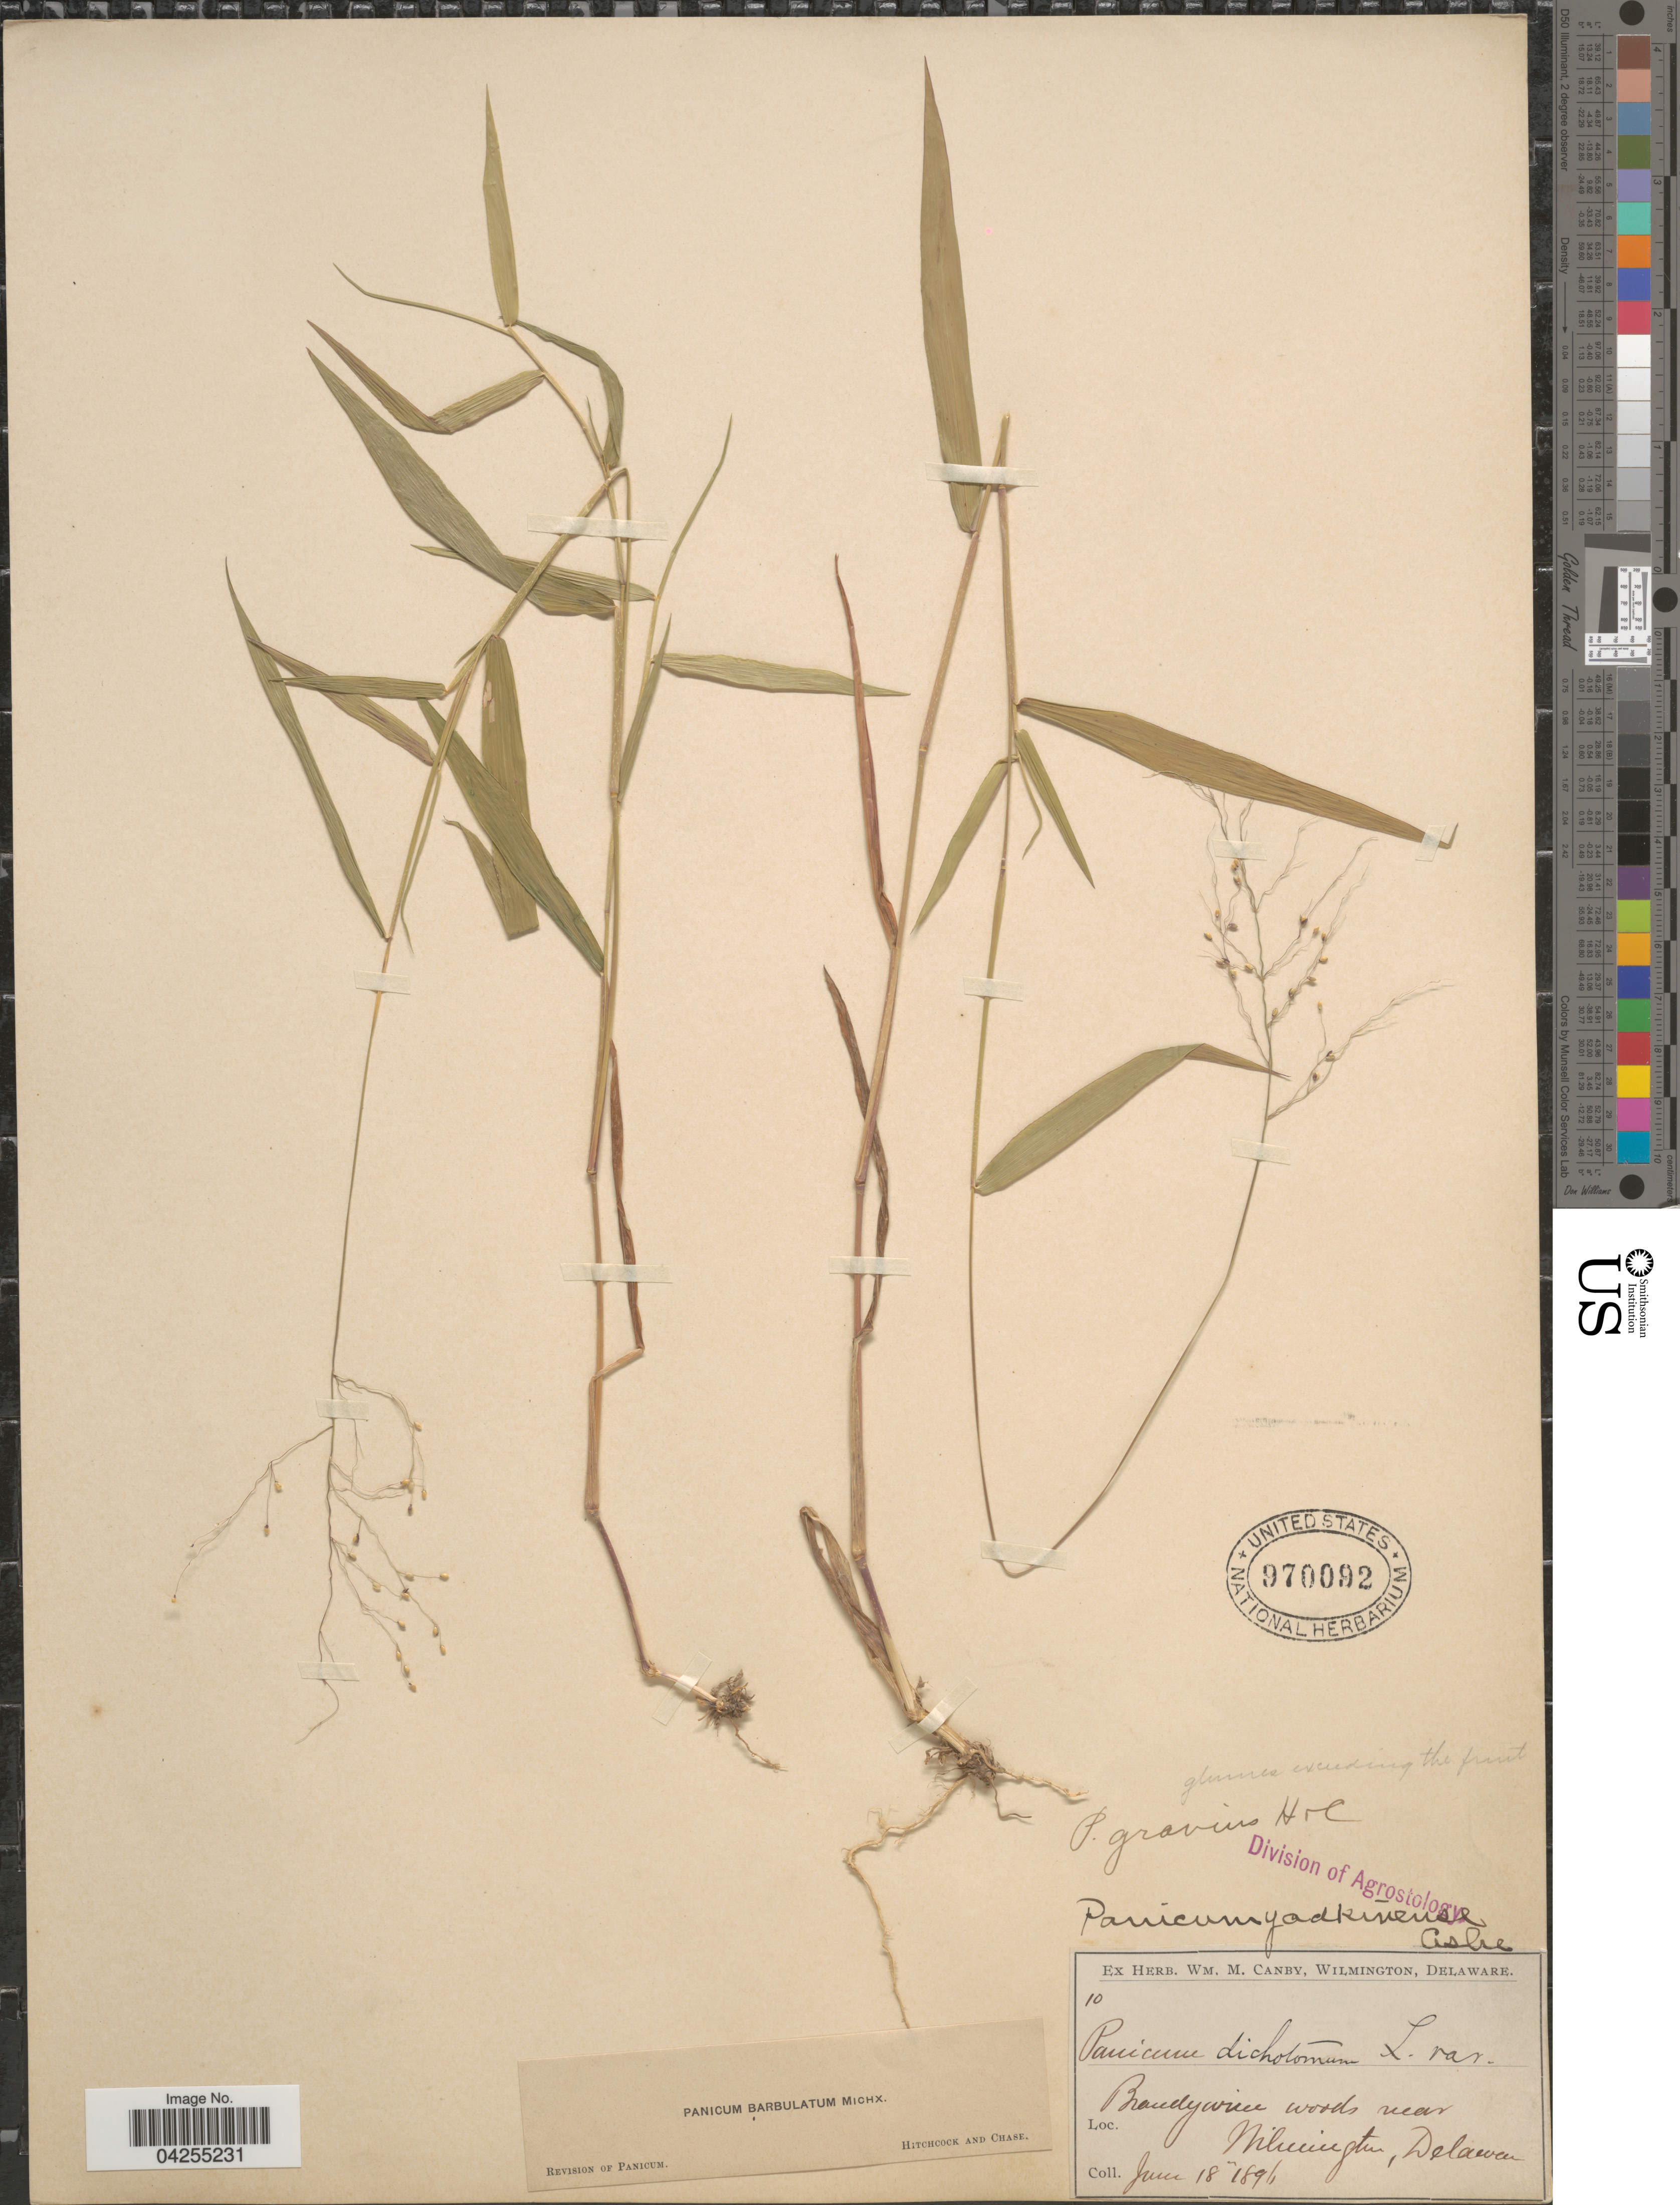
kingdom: Plantae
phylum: Tracheophyta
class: Liliopsida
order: Poales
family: Poaceae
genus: Dichanthelium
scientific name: Dichanthelium dichotomum var. dichotomum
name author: (L.) Gould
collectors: ex herb. W.M. Canby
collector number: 10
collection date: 1896-06-18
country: United States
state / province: Delaware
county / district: New Castle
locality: Brandywine woods near Wilmington.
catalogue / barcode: US 970092